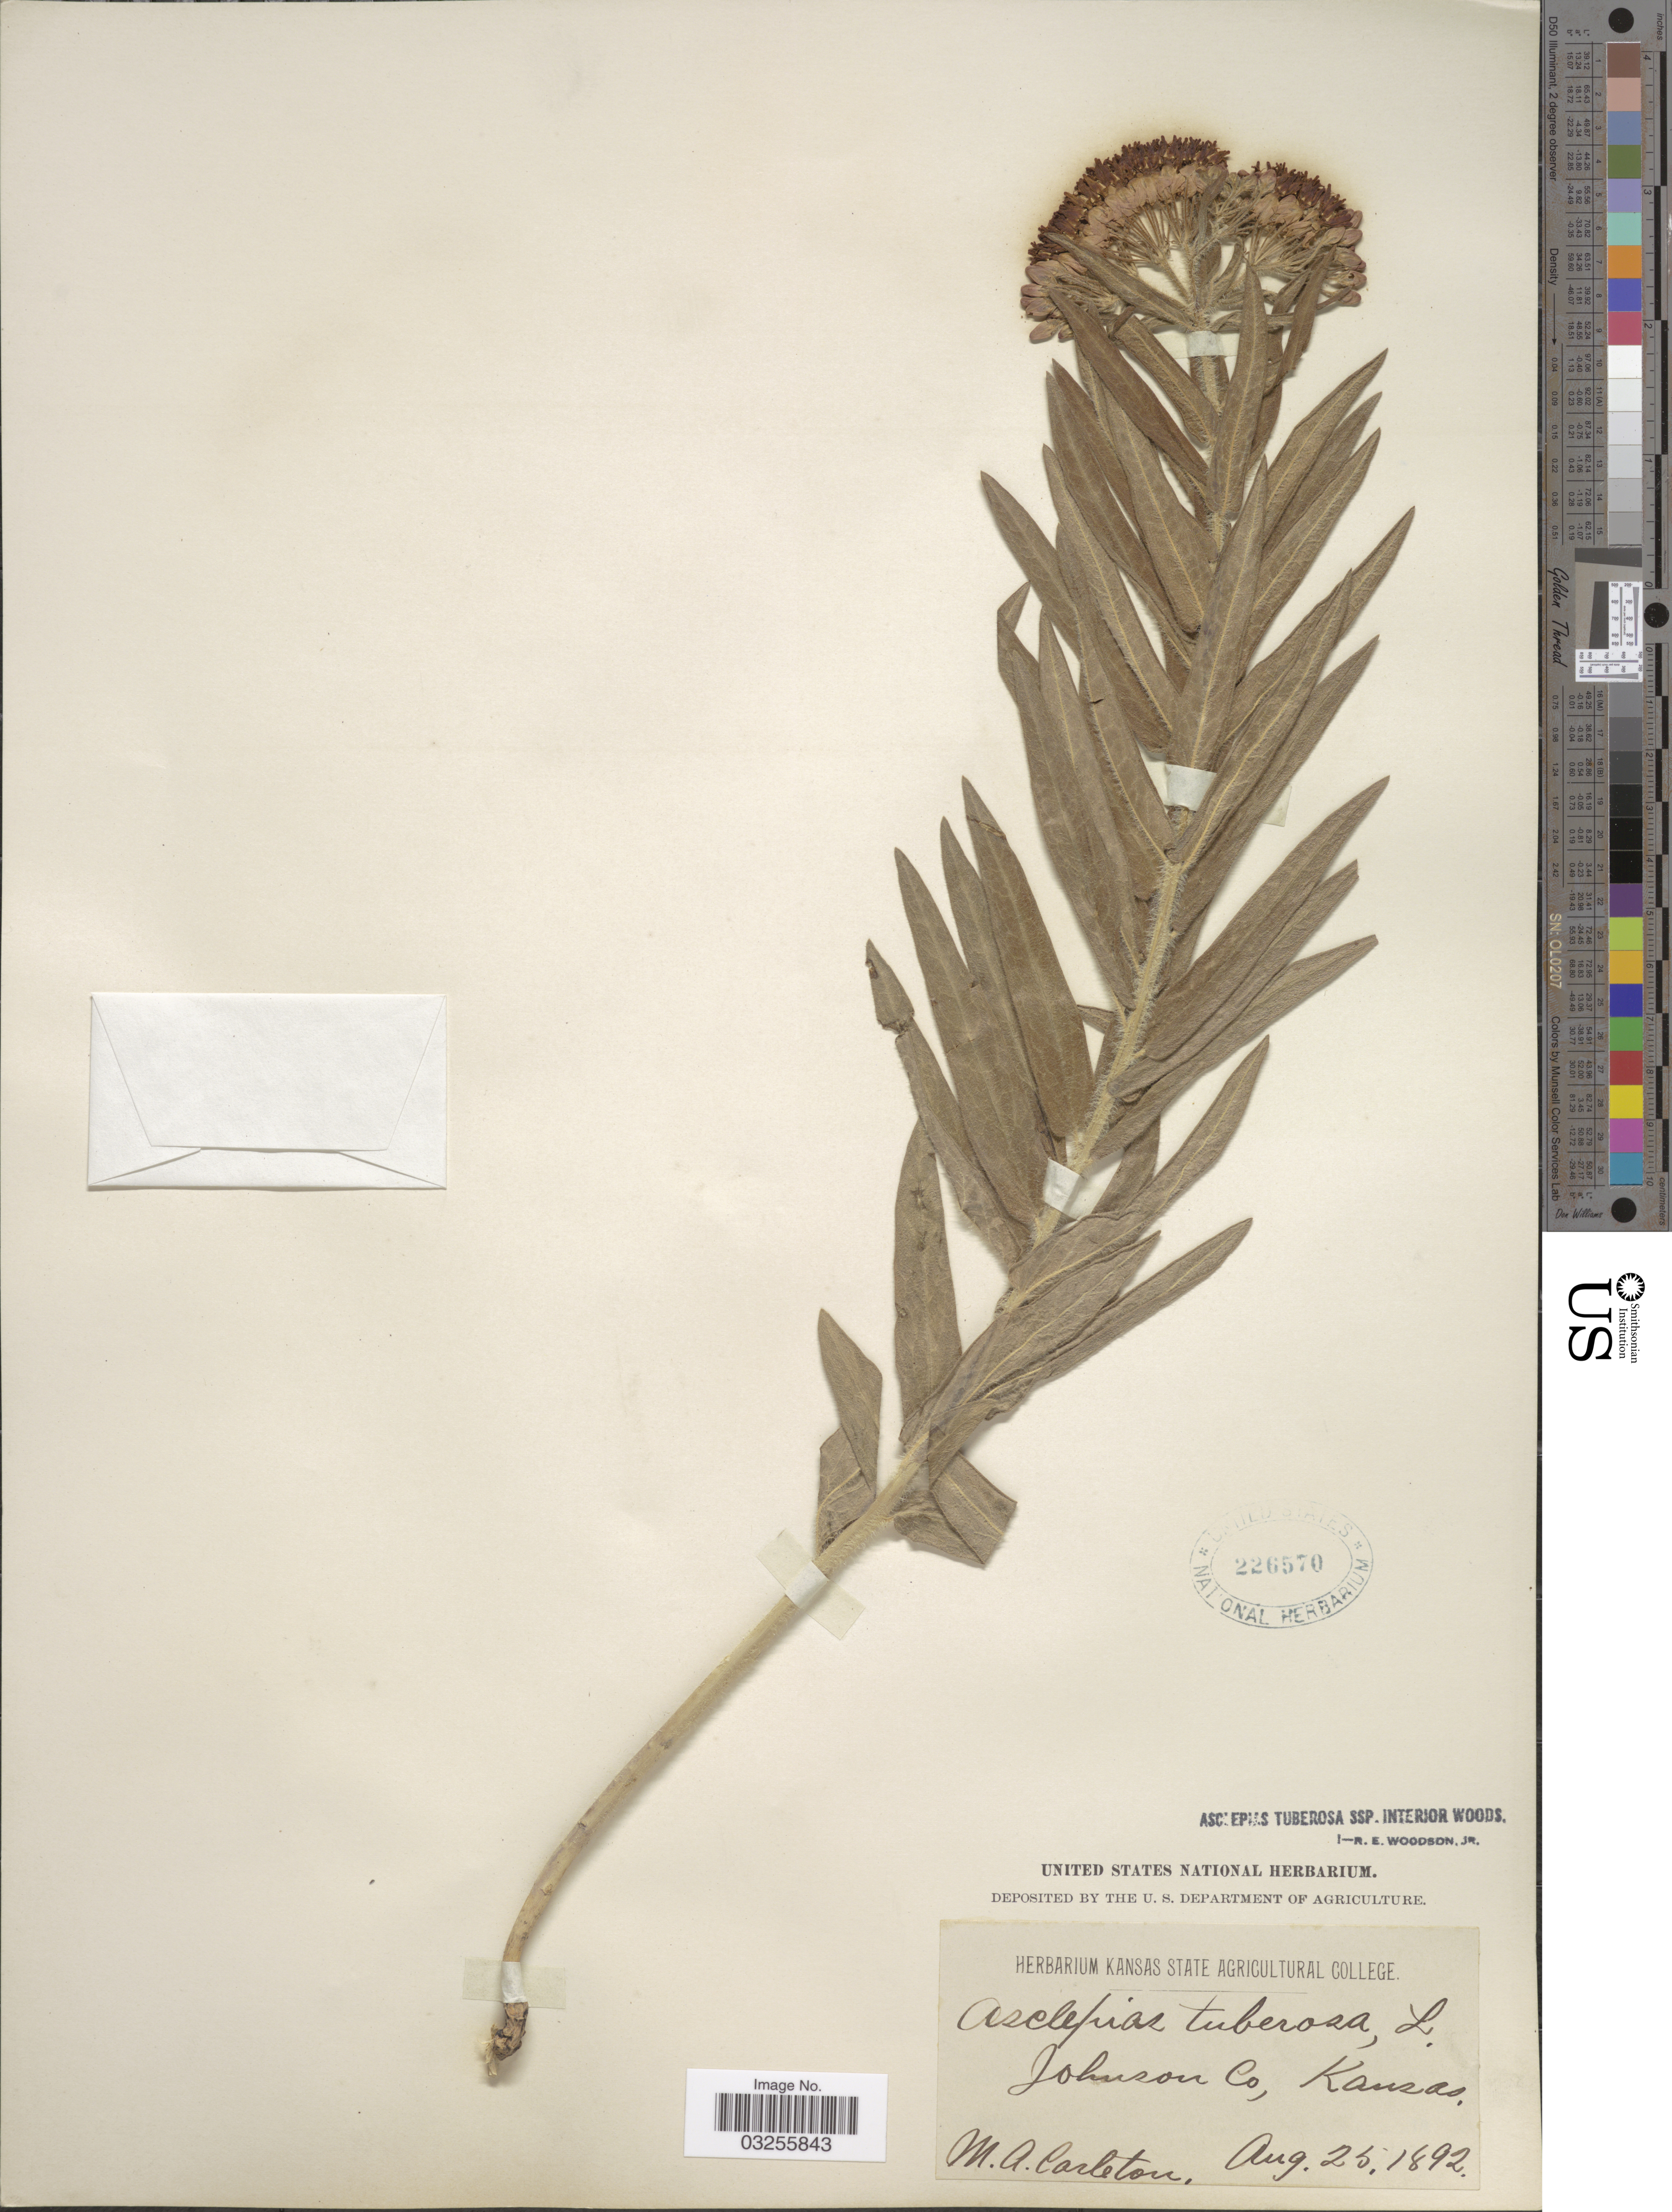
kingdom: Plantae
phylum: Tracheophyta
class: Magnoliopsida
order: Gentianales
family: Apocynaceae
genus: Asclepias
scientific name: Asclepias tuberosa subsp. interior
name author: Woodson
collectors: M. A. Carleton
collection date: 1892-08-25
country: United States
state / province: Kansas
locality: Johnson Co.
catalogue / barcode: US 226570